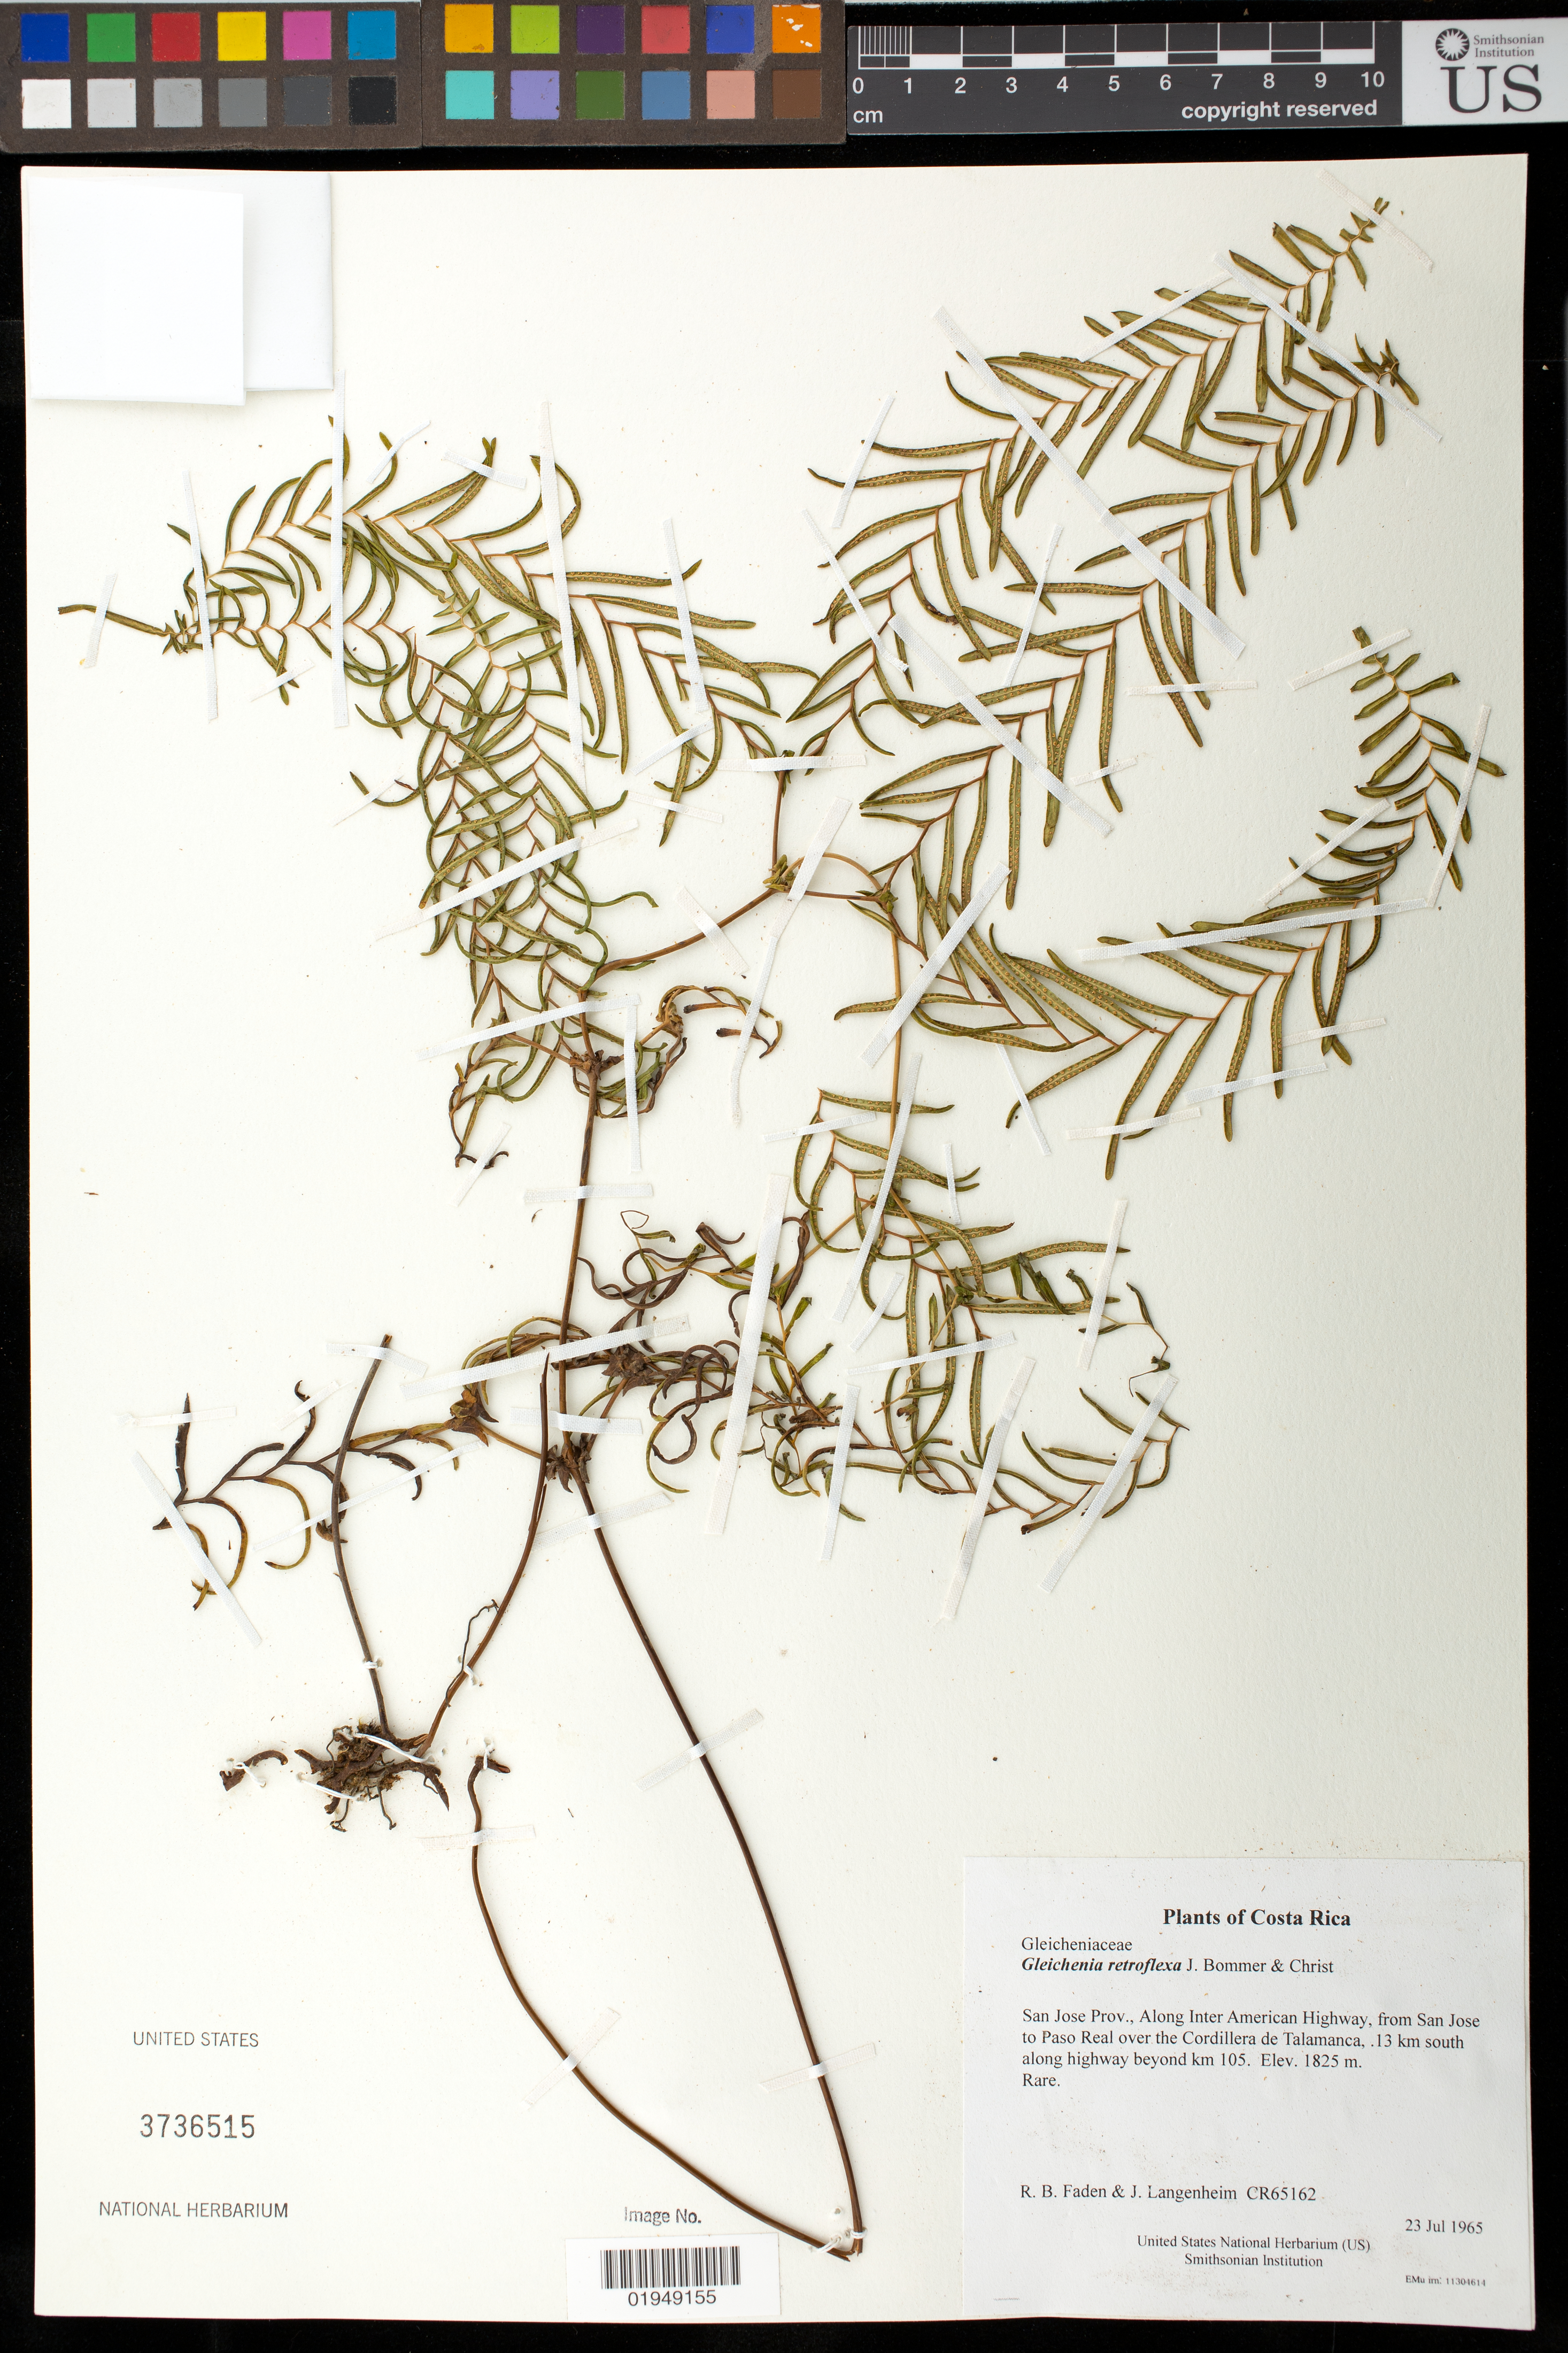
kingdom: Plantae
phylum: Tracheophyta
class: Polypodiopsida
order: Gleicheniales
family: Gleicheniaceae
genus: Sticherus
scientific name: Sticherus retroflexus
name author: (Bornm. ex Christ) Copel.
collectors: R. B. Faden & J. Langenheim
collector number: CR65162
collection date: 1965-07-23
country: Costa Rica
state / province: San Jose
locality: Along Inter American Highway, from San Jose to Paso Real over the Cordillera de Talamanca, .13 km south along highway beyond km 105.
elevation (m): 1825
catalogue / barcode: US 3736515